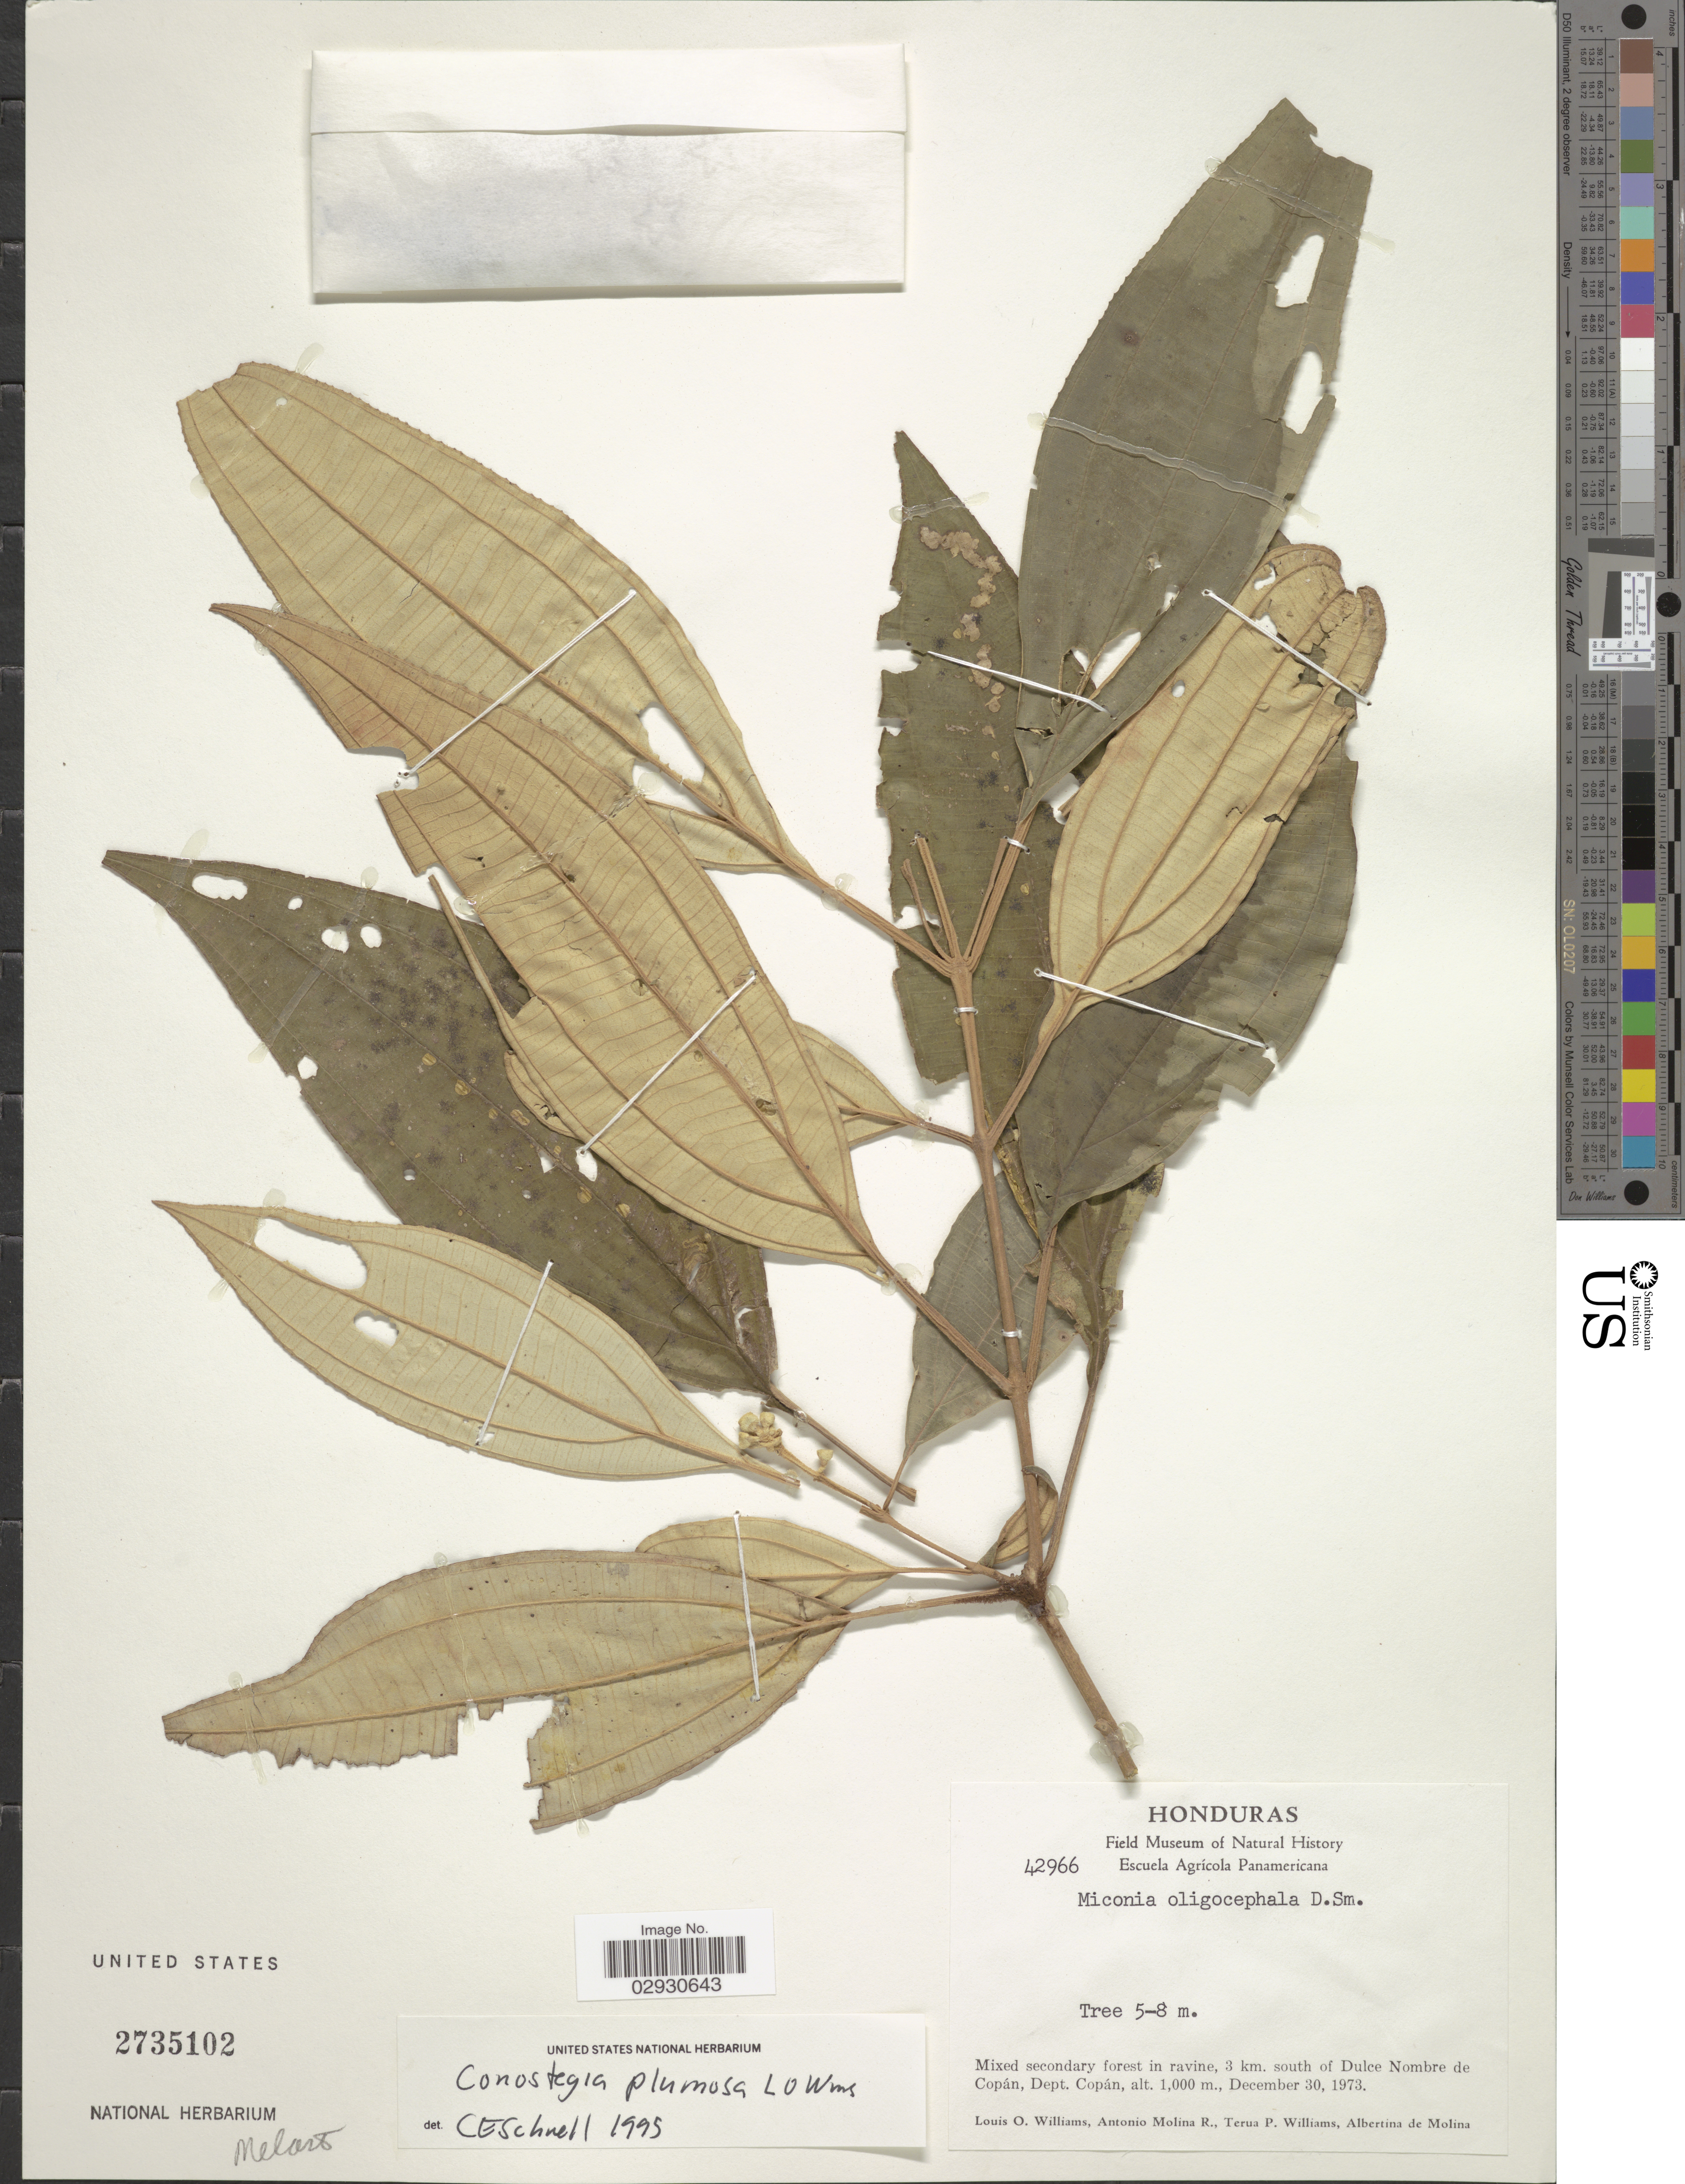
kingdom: Plantae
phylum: Tracheophyta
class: Magnoliopsida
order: Myrtales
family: Melastomataceae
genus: Conostegia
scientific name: Conostegia plumosa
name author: L.O. Williams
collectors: L. O. Williams, A. Molina R., T. Williams & A. R. Molina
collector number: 42966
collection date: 1973-12-30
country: Honduras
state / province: Copán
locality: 3 km. south of Dulce Nombre de Copán, Dept. Copán.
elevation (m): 1000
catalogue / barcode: US 2735102